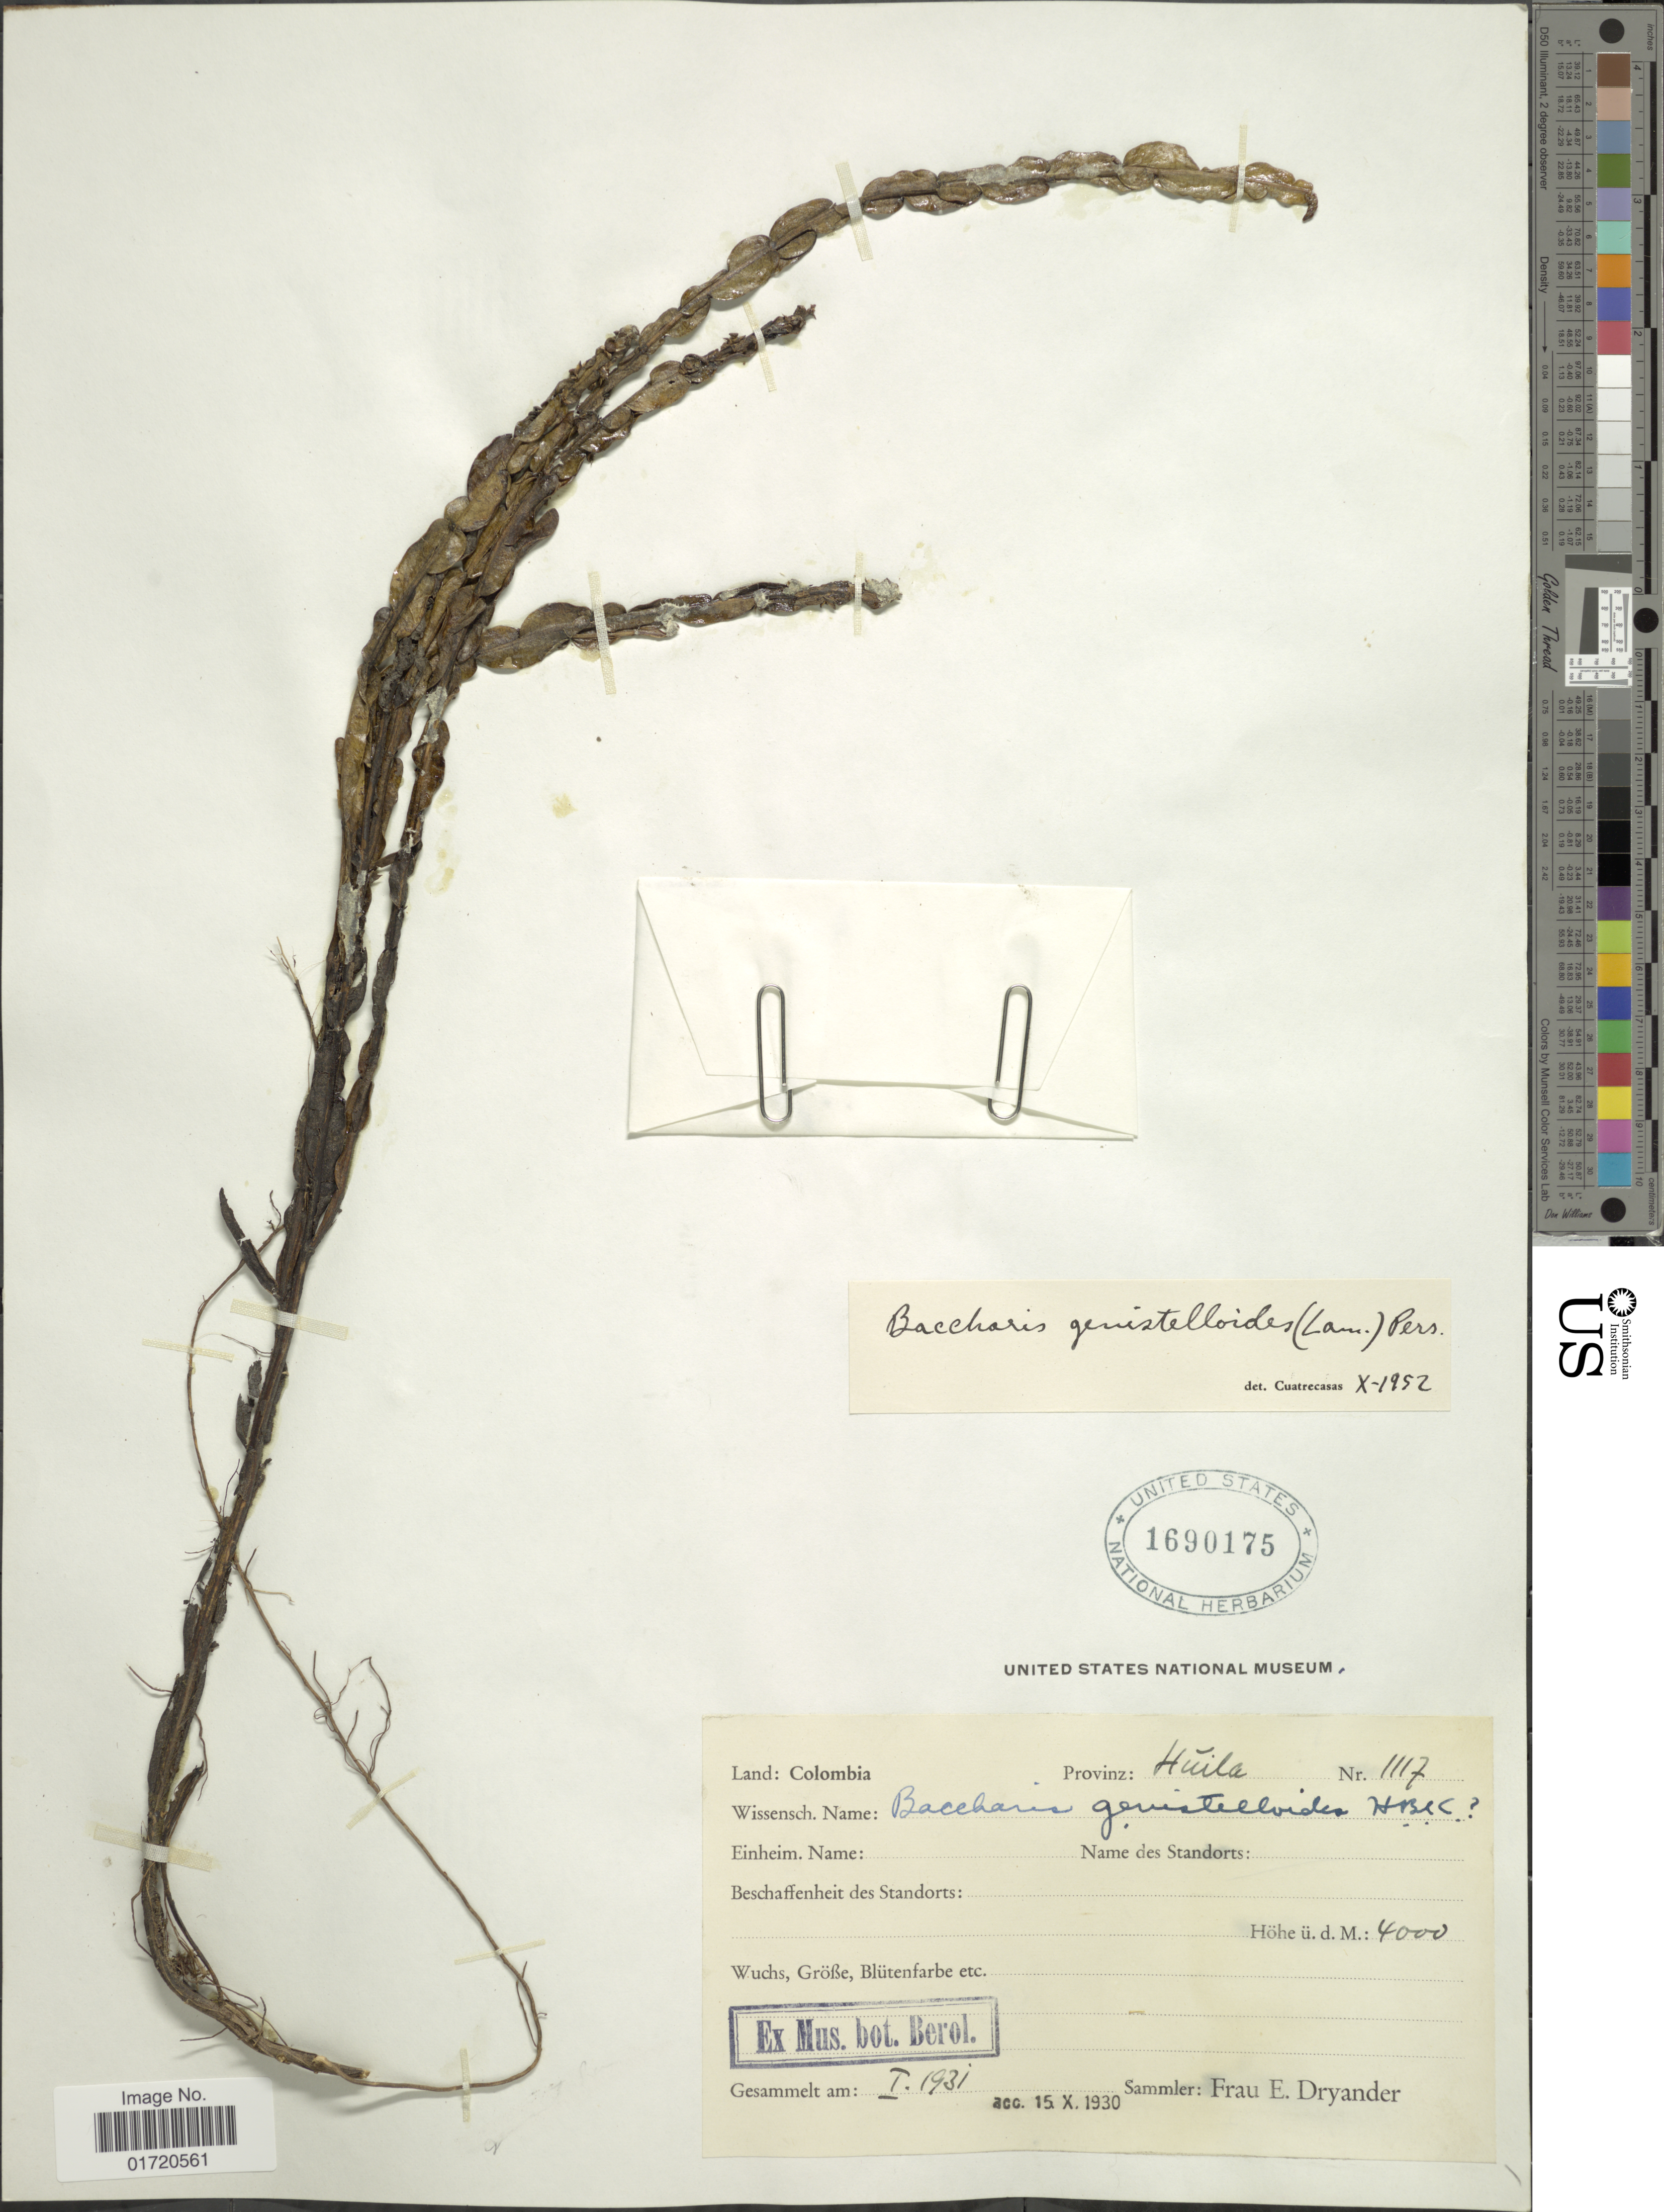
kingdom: Plantae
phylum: Tracheophyta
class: Magnoliopsida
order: Asterales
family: Asteraceae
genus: Baccharis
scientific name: Baccharis genistelloides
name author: (Lam.) Pers.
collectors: F. Dryander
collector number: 1117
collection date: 1931-01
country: Colombia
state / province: Huila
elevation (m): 4000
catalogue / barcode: US 1690175